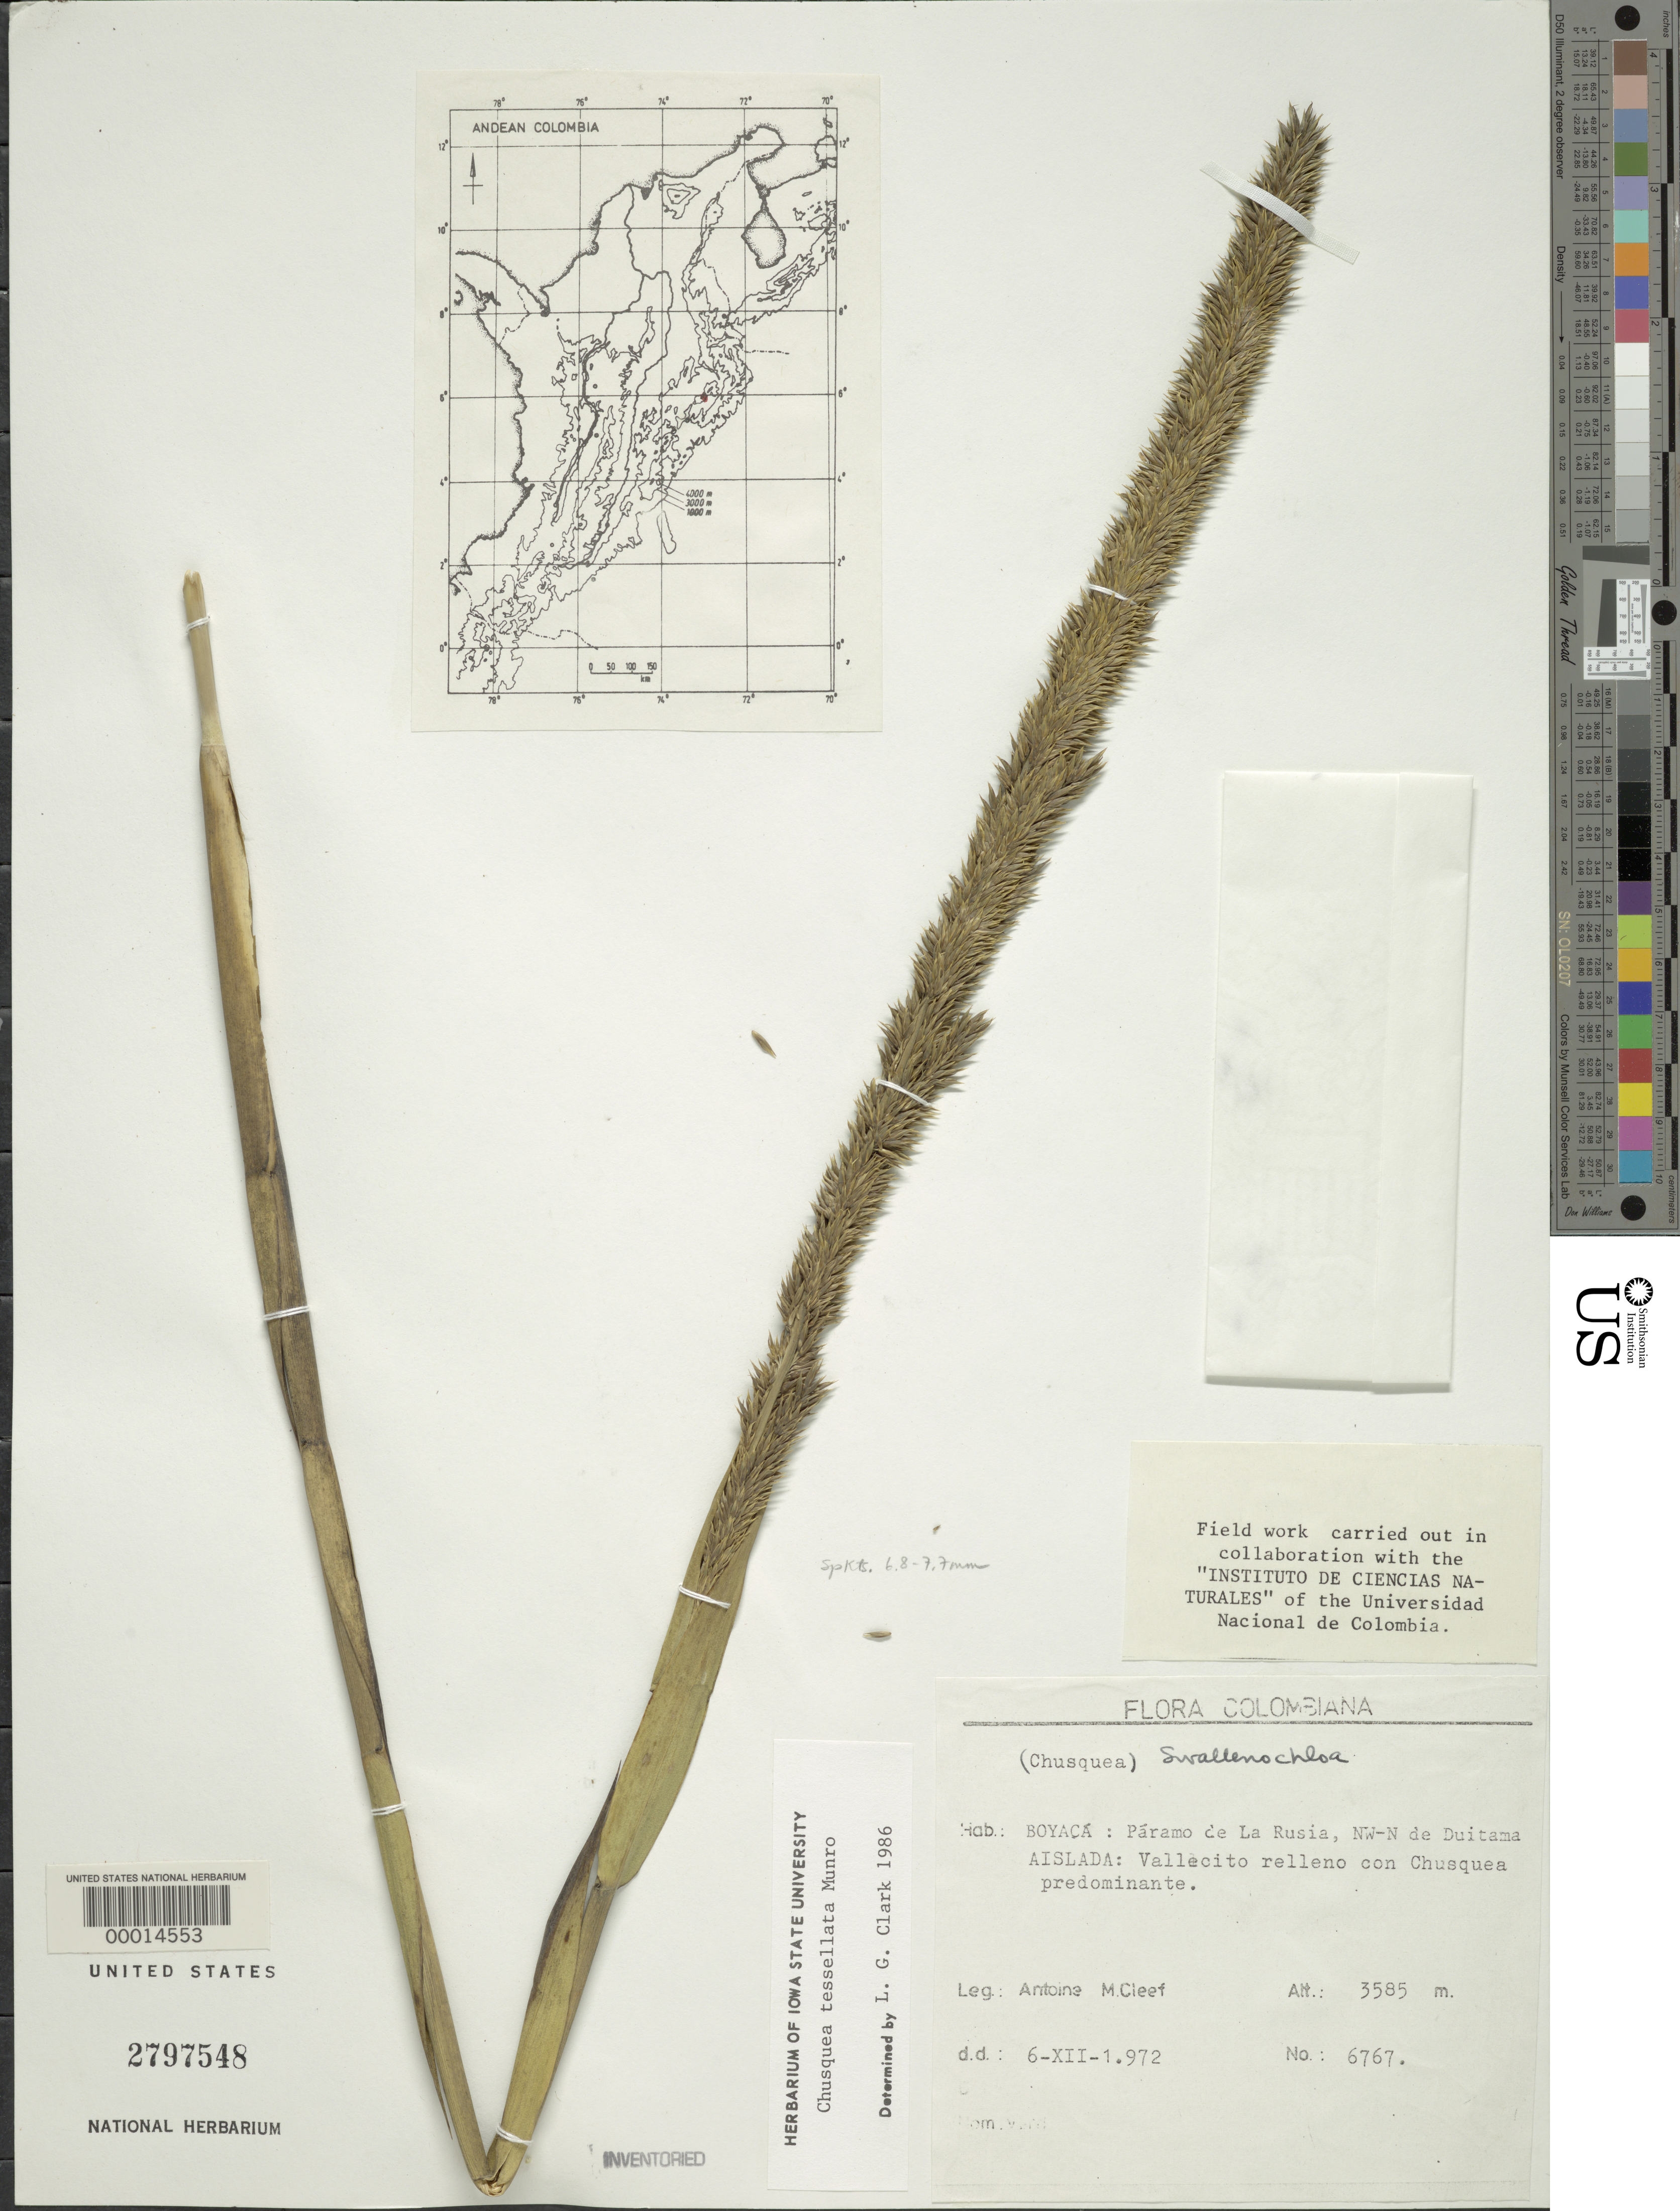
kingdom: Plantae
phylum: Tracheophyta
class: Liliopsida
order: Poales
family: Poaceae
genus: Chusquea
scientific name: Chusquea tessellata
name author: Munro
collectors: A. M. Cleef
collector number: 6767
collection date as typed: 06 Dec 1972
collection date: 1972-12-06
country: Colombia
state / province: Boyacá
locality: Paramo de La Rusia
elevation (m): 3585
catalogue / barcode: US 2797548